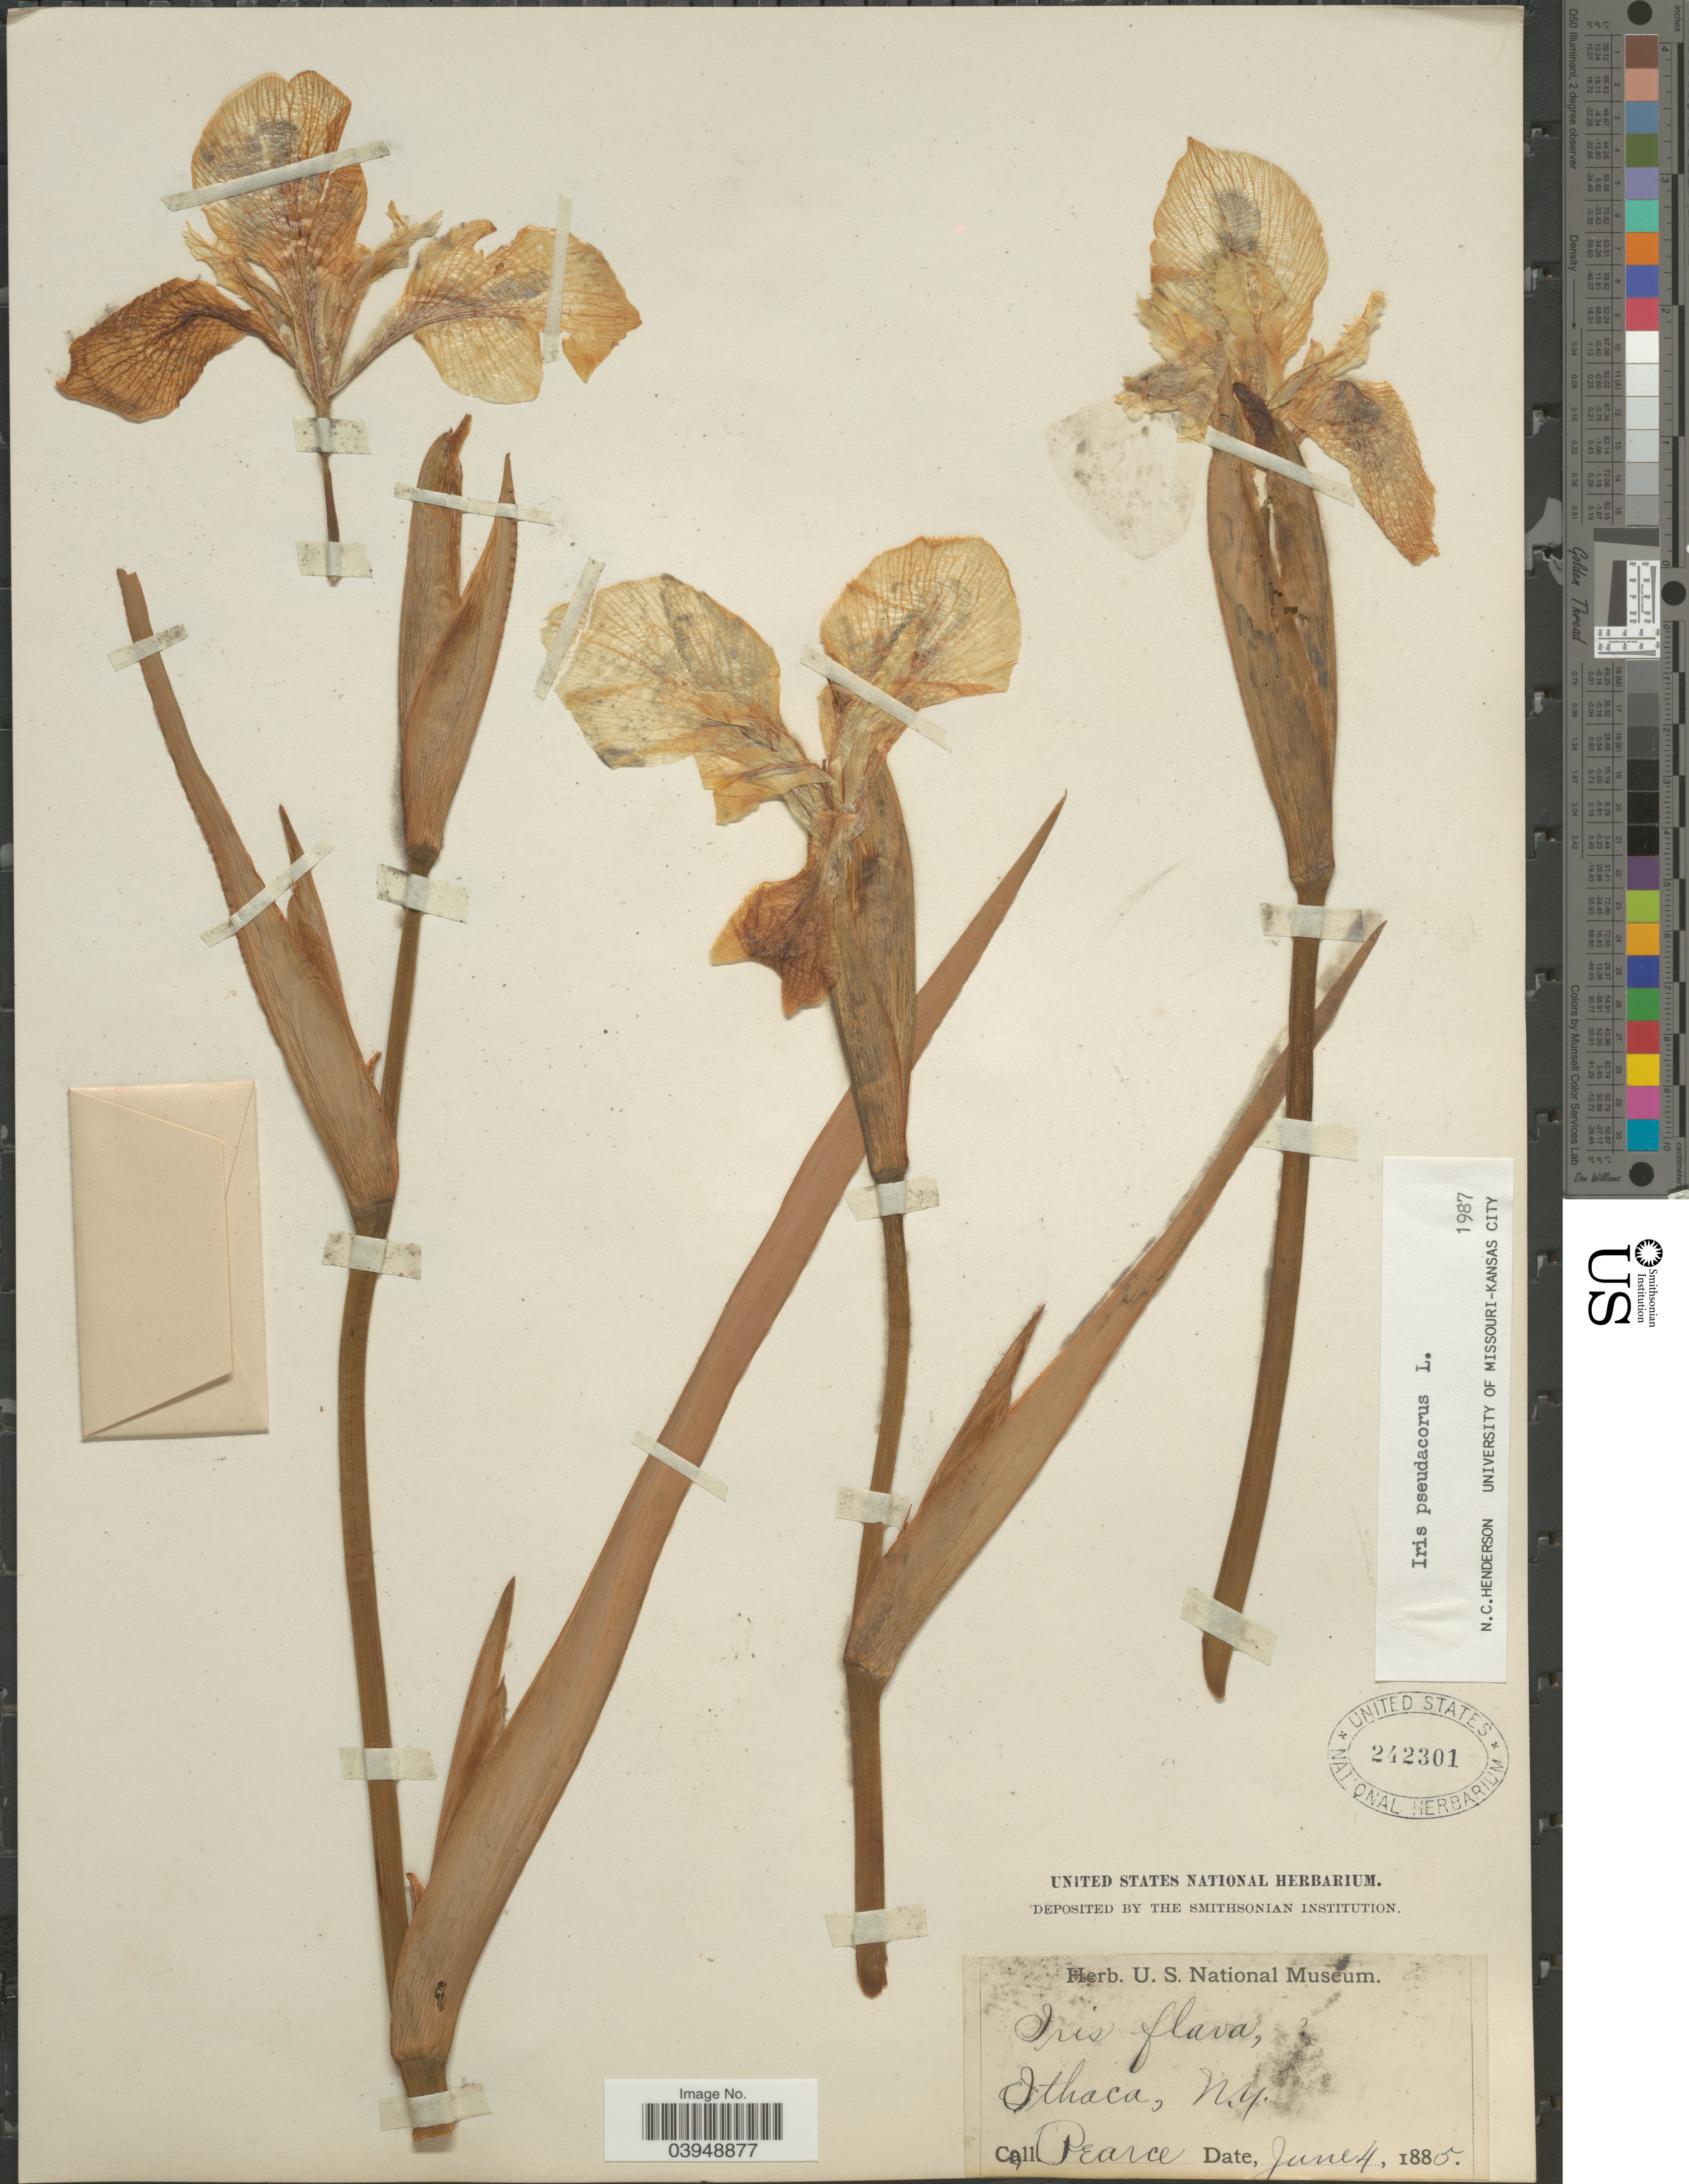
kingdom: Plantae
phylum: Tracheophyta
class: Liliopsida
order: Asparagales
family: Iridaceae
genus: Iris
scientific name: Iris pseudacorus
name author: L.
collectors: -. Pearce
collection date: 1885-06-04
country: United States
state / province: New York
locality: Ithaca.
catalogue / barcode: US 242301